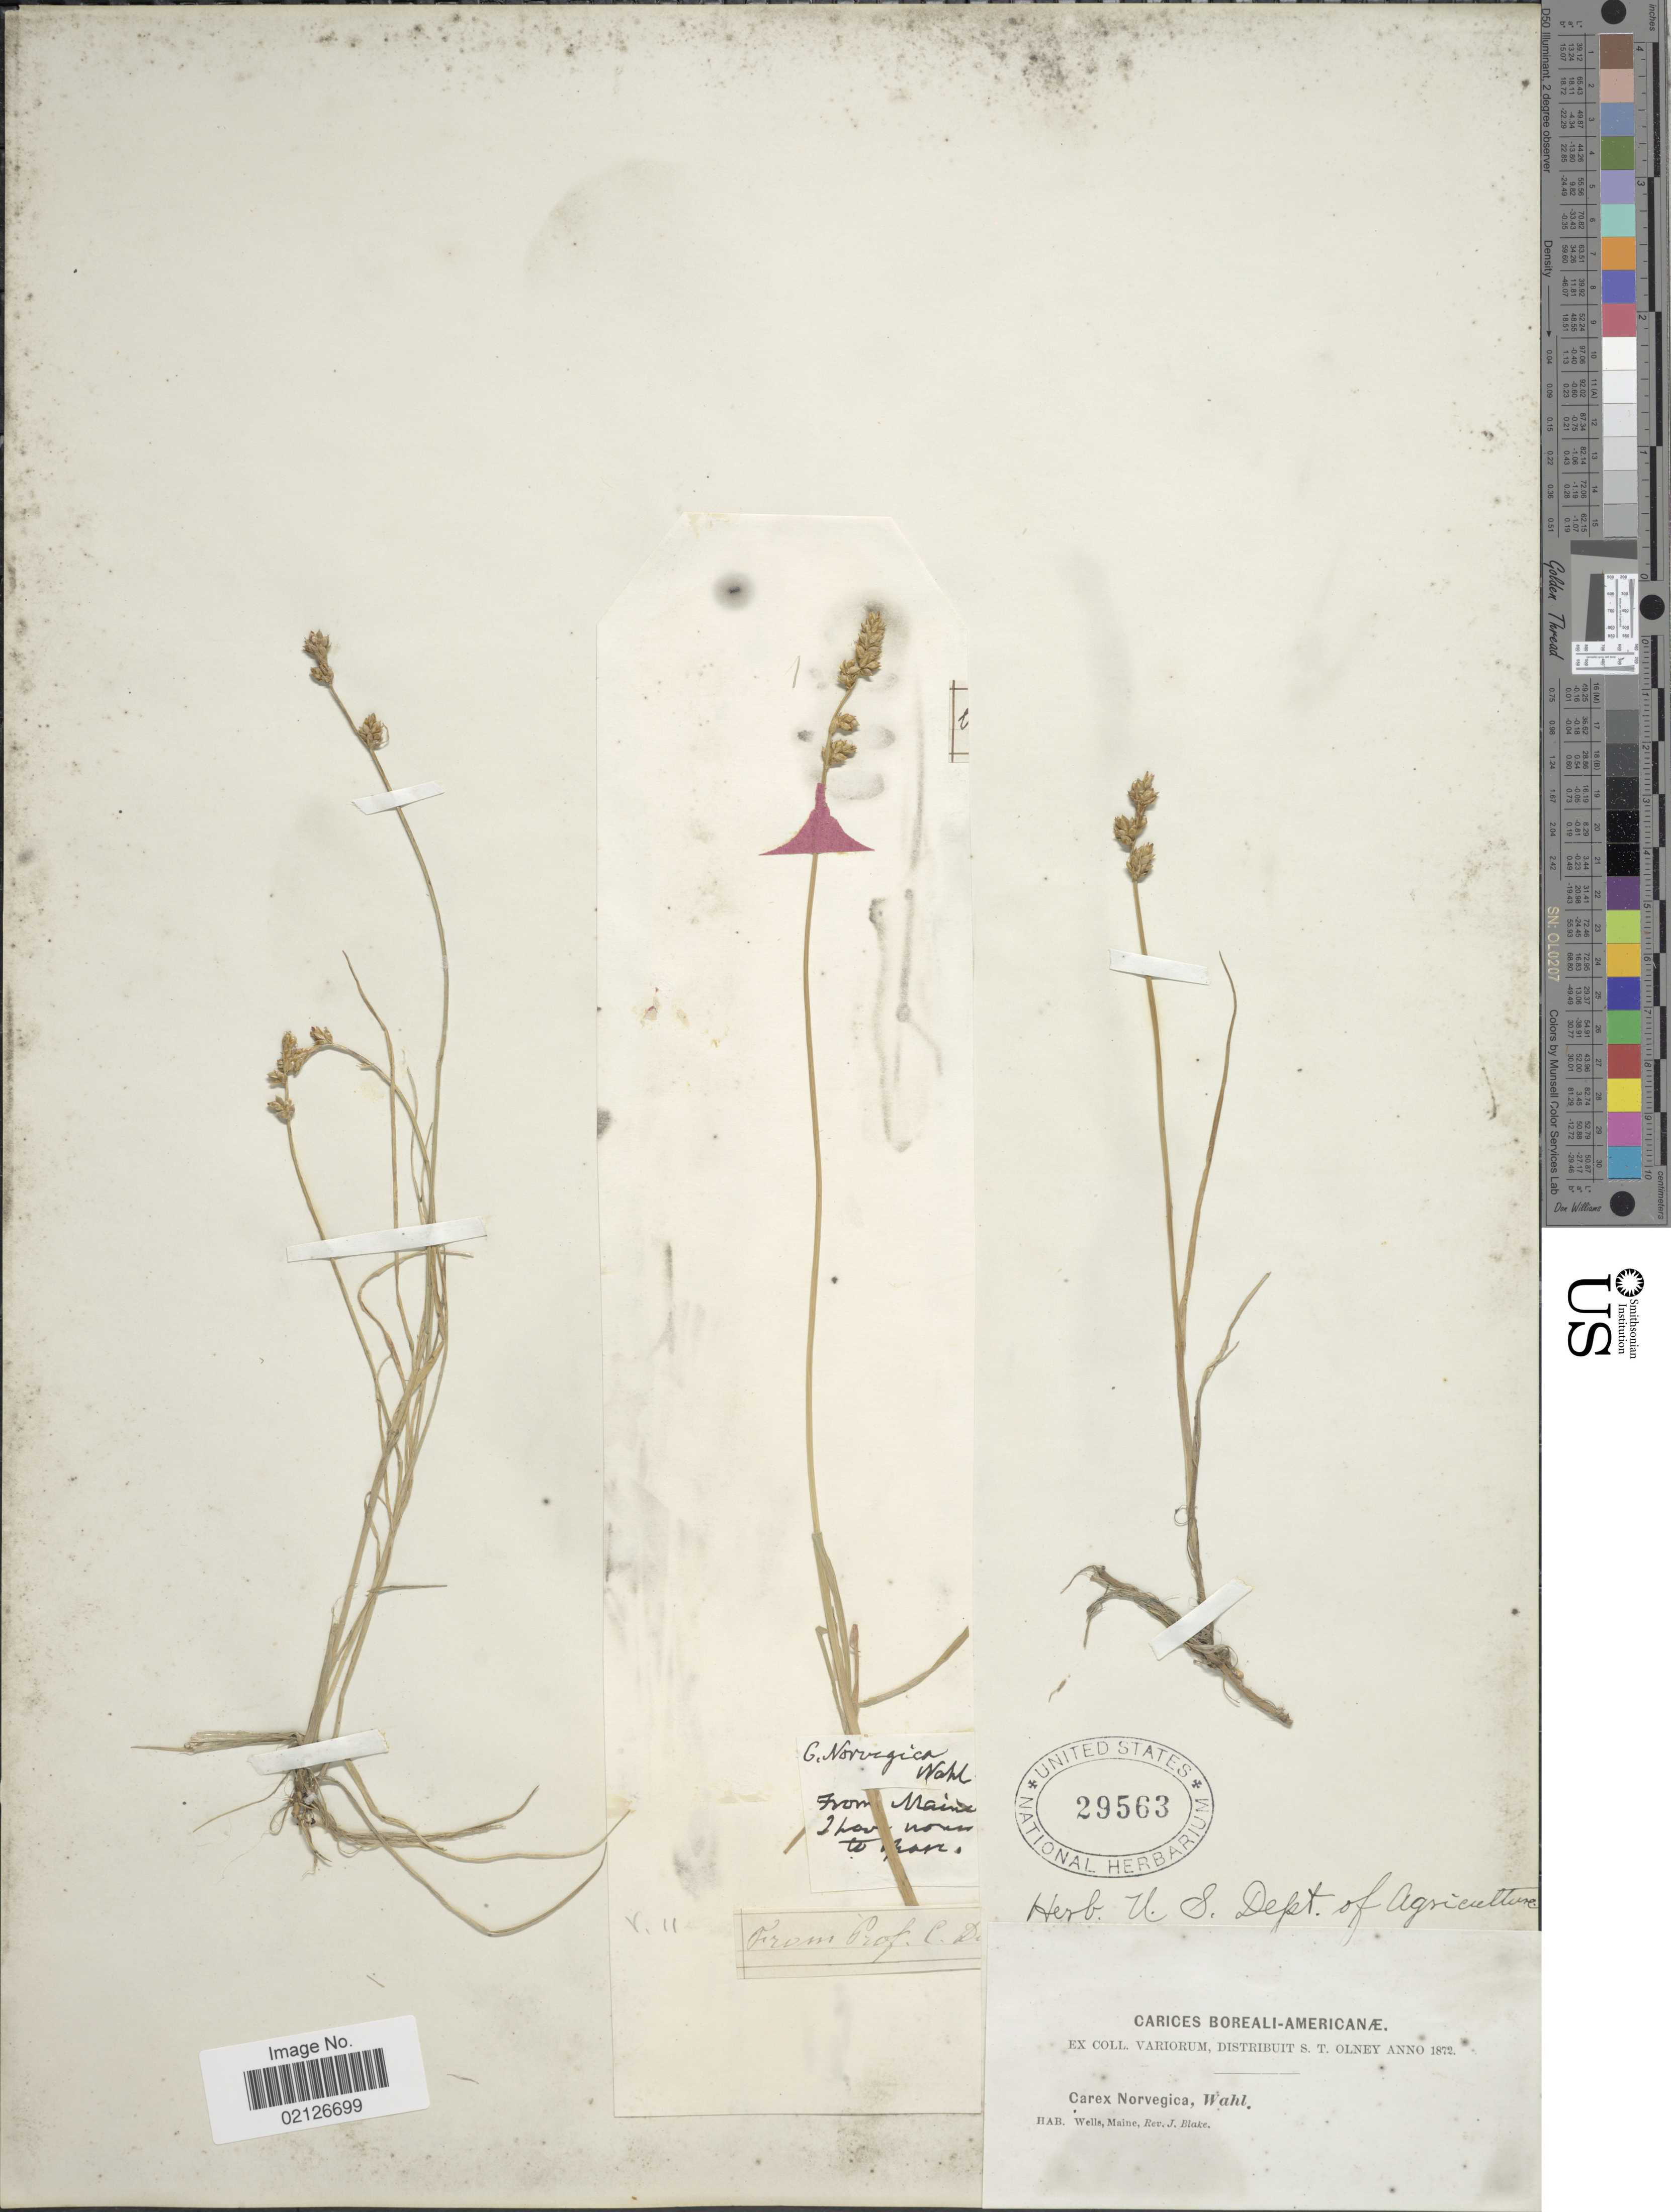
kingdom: Plantae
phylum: Tracheophyta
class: Liliopsida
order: Poales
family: Cyperaceae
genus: Carex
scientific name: Carex norvegica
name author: Retz.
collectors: J. Blake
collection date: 1872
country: United States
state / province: Maine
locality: Wells, Boreali-Americanae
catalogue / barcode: US 29563